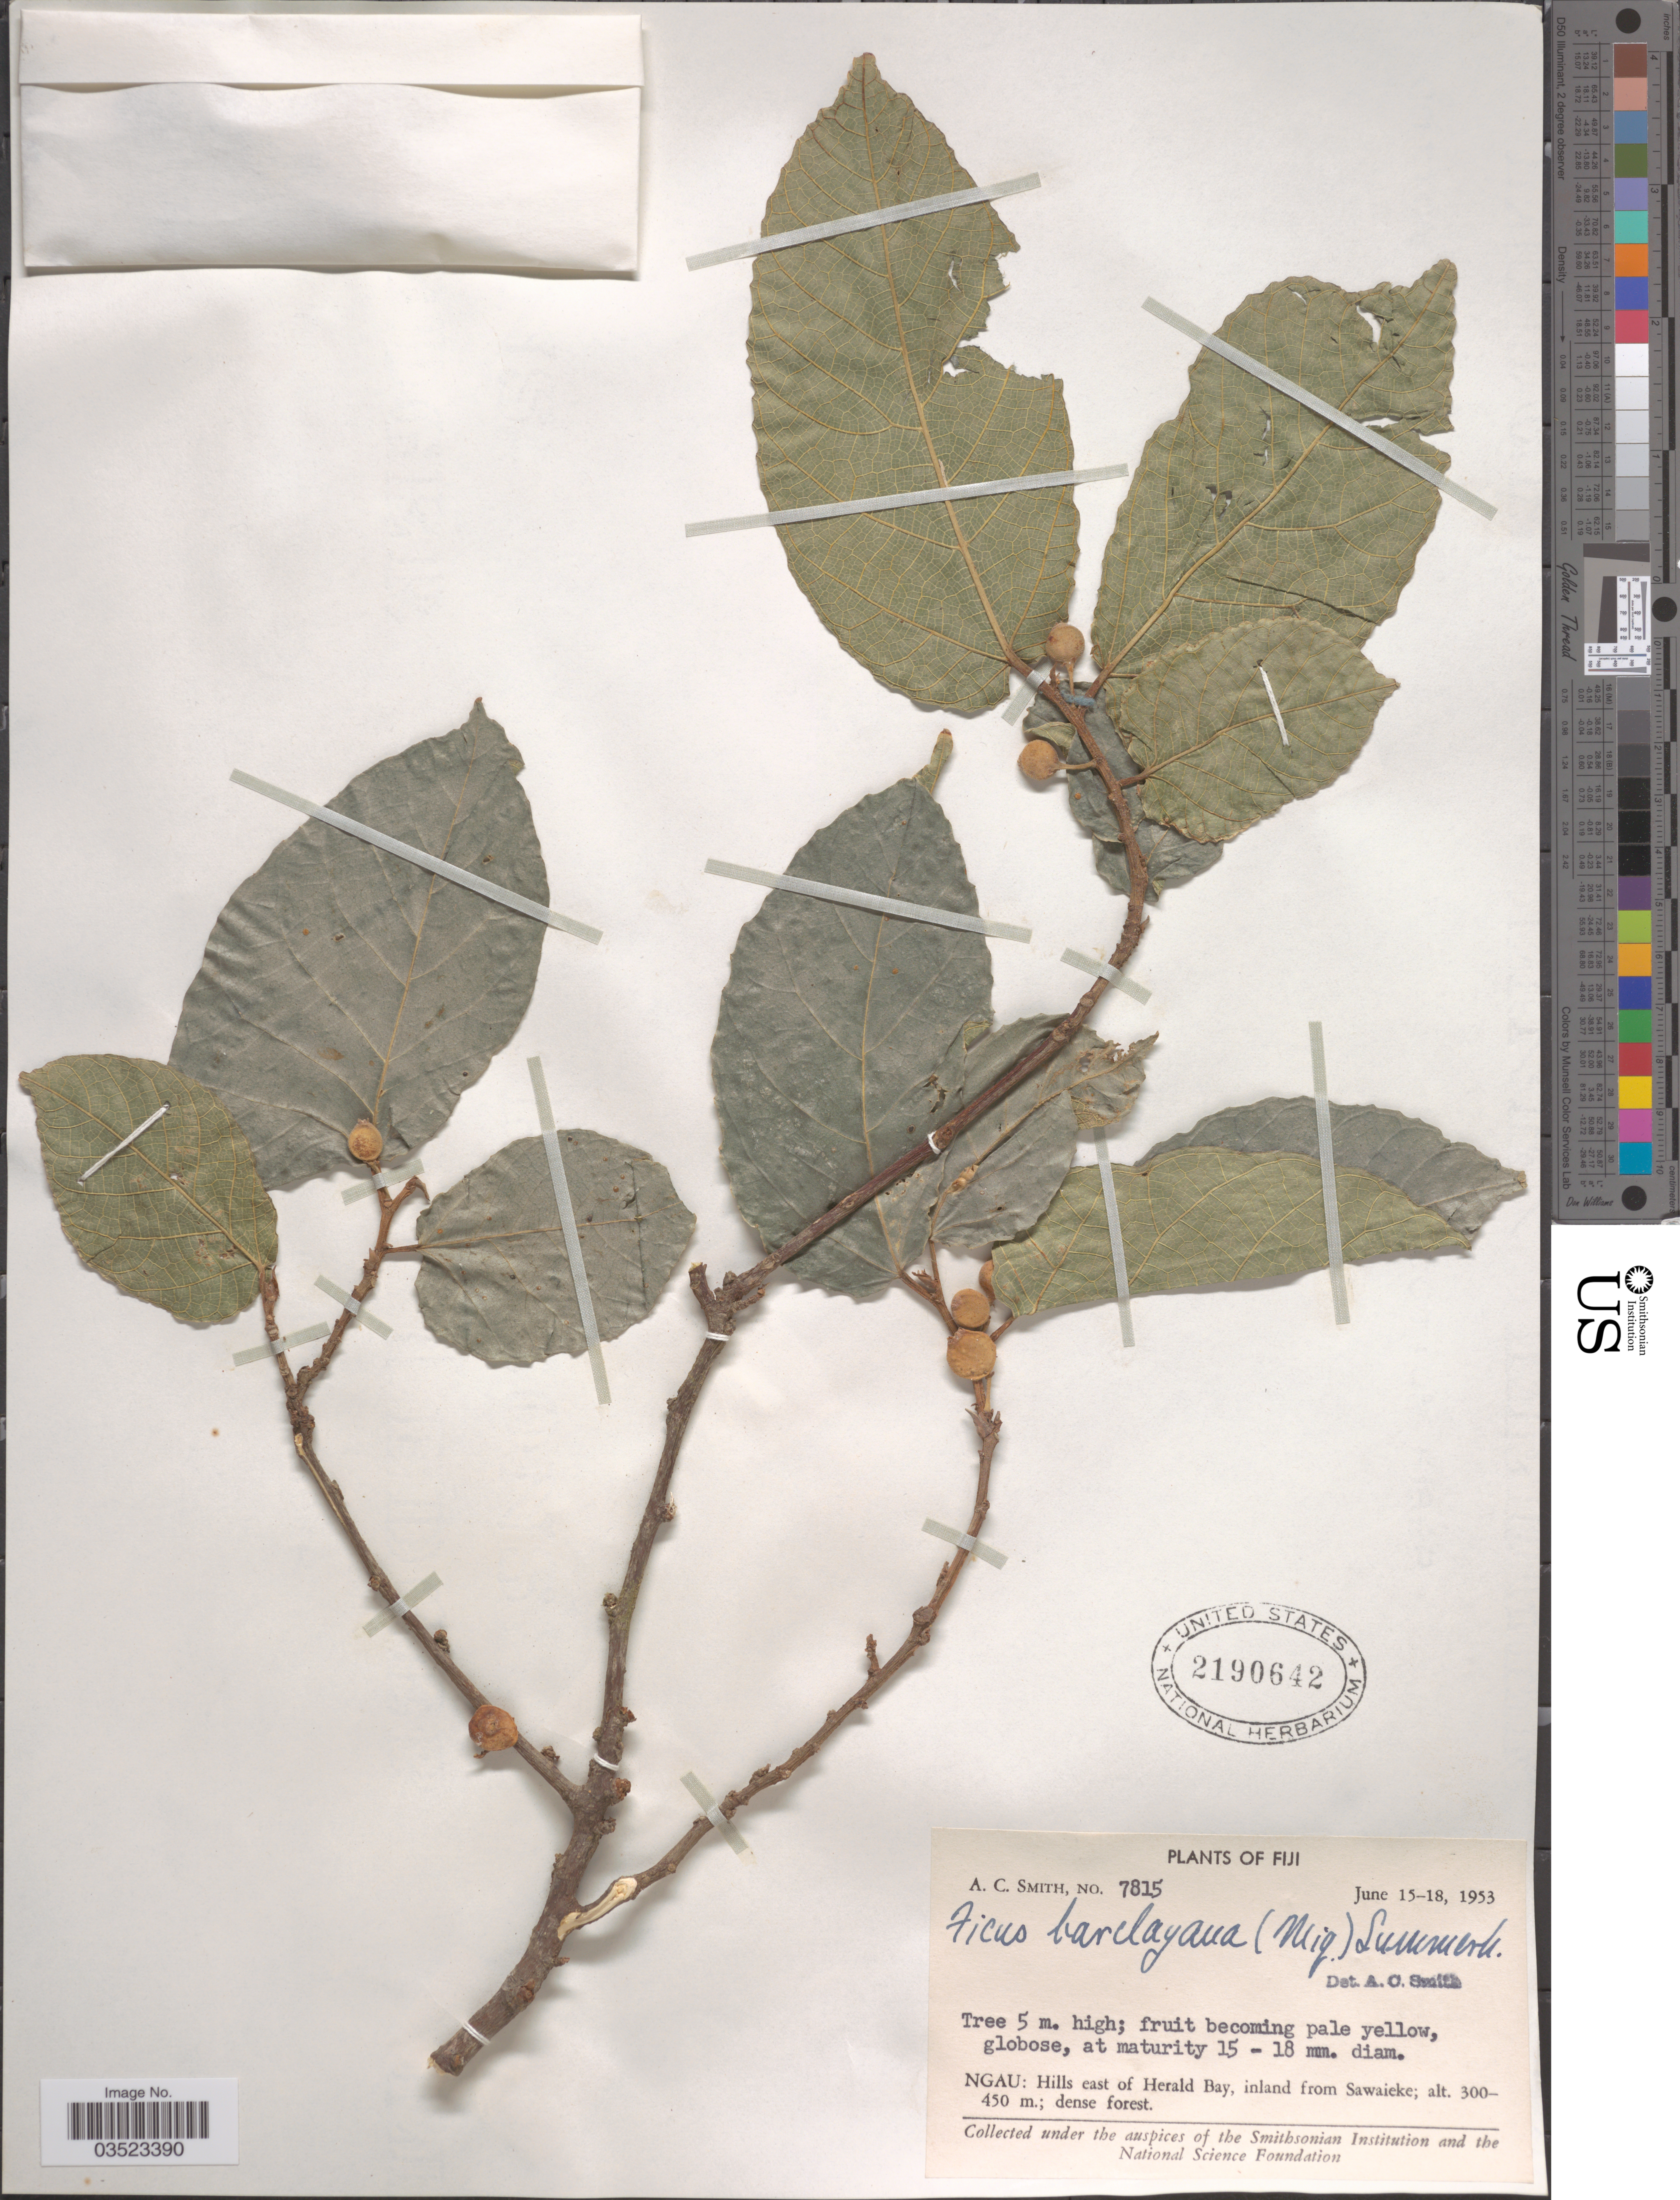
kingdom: Plantae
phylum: Tracheophyta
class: Magnoliopsida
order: Rosales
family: Moraceae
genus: Ficus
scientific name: Ficus barclayana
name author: (Miq.) Summerh.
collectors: A. C. Smith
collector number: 7815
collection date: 1953-06-15/1953-06-18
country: Fiji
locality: Ngau: Hills east of Herald Bay, inland from Sawaieke.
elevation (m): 300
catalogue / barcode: US 2190642